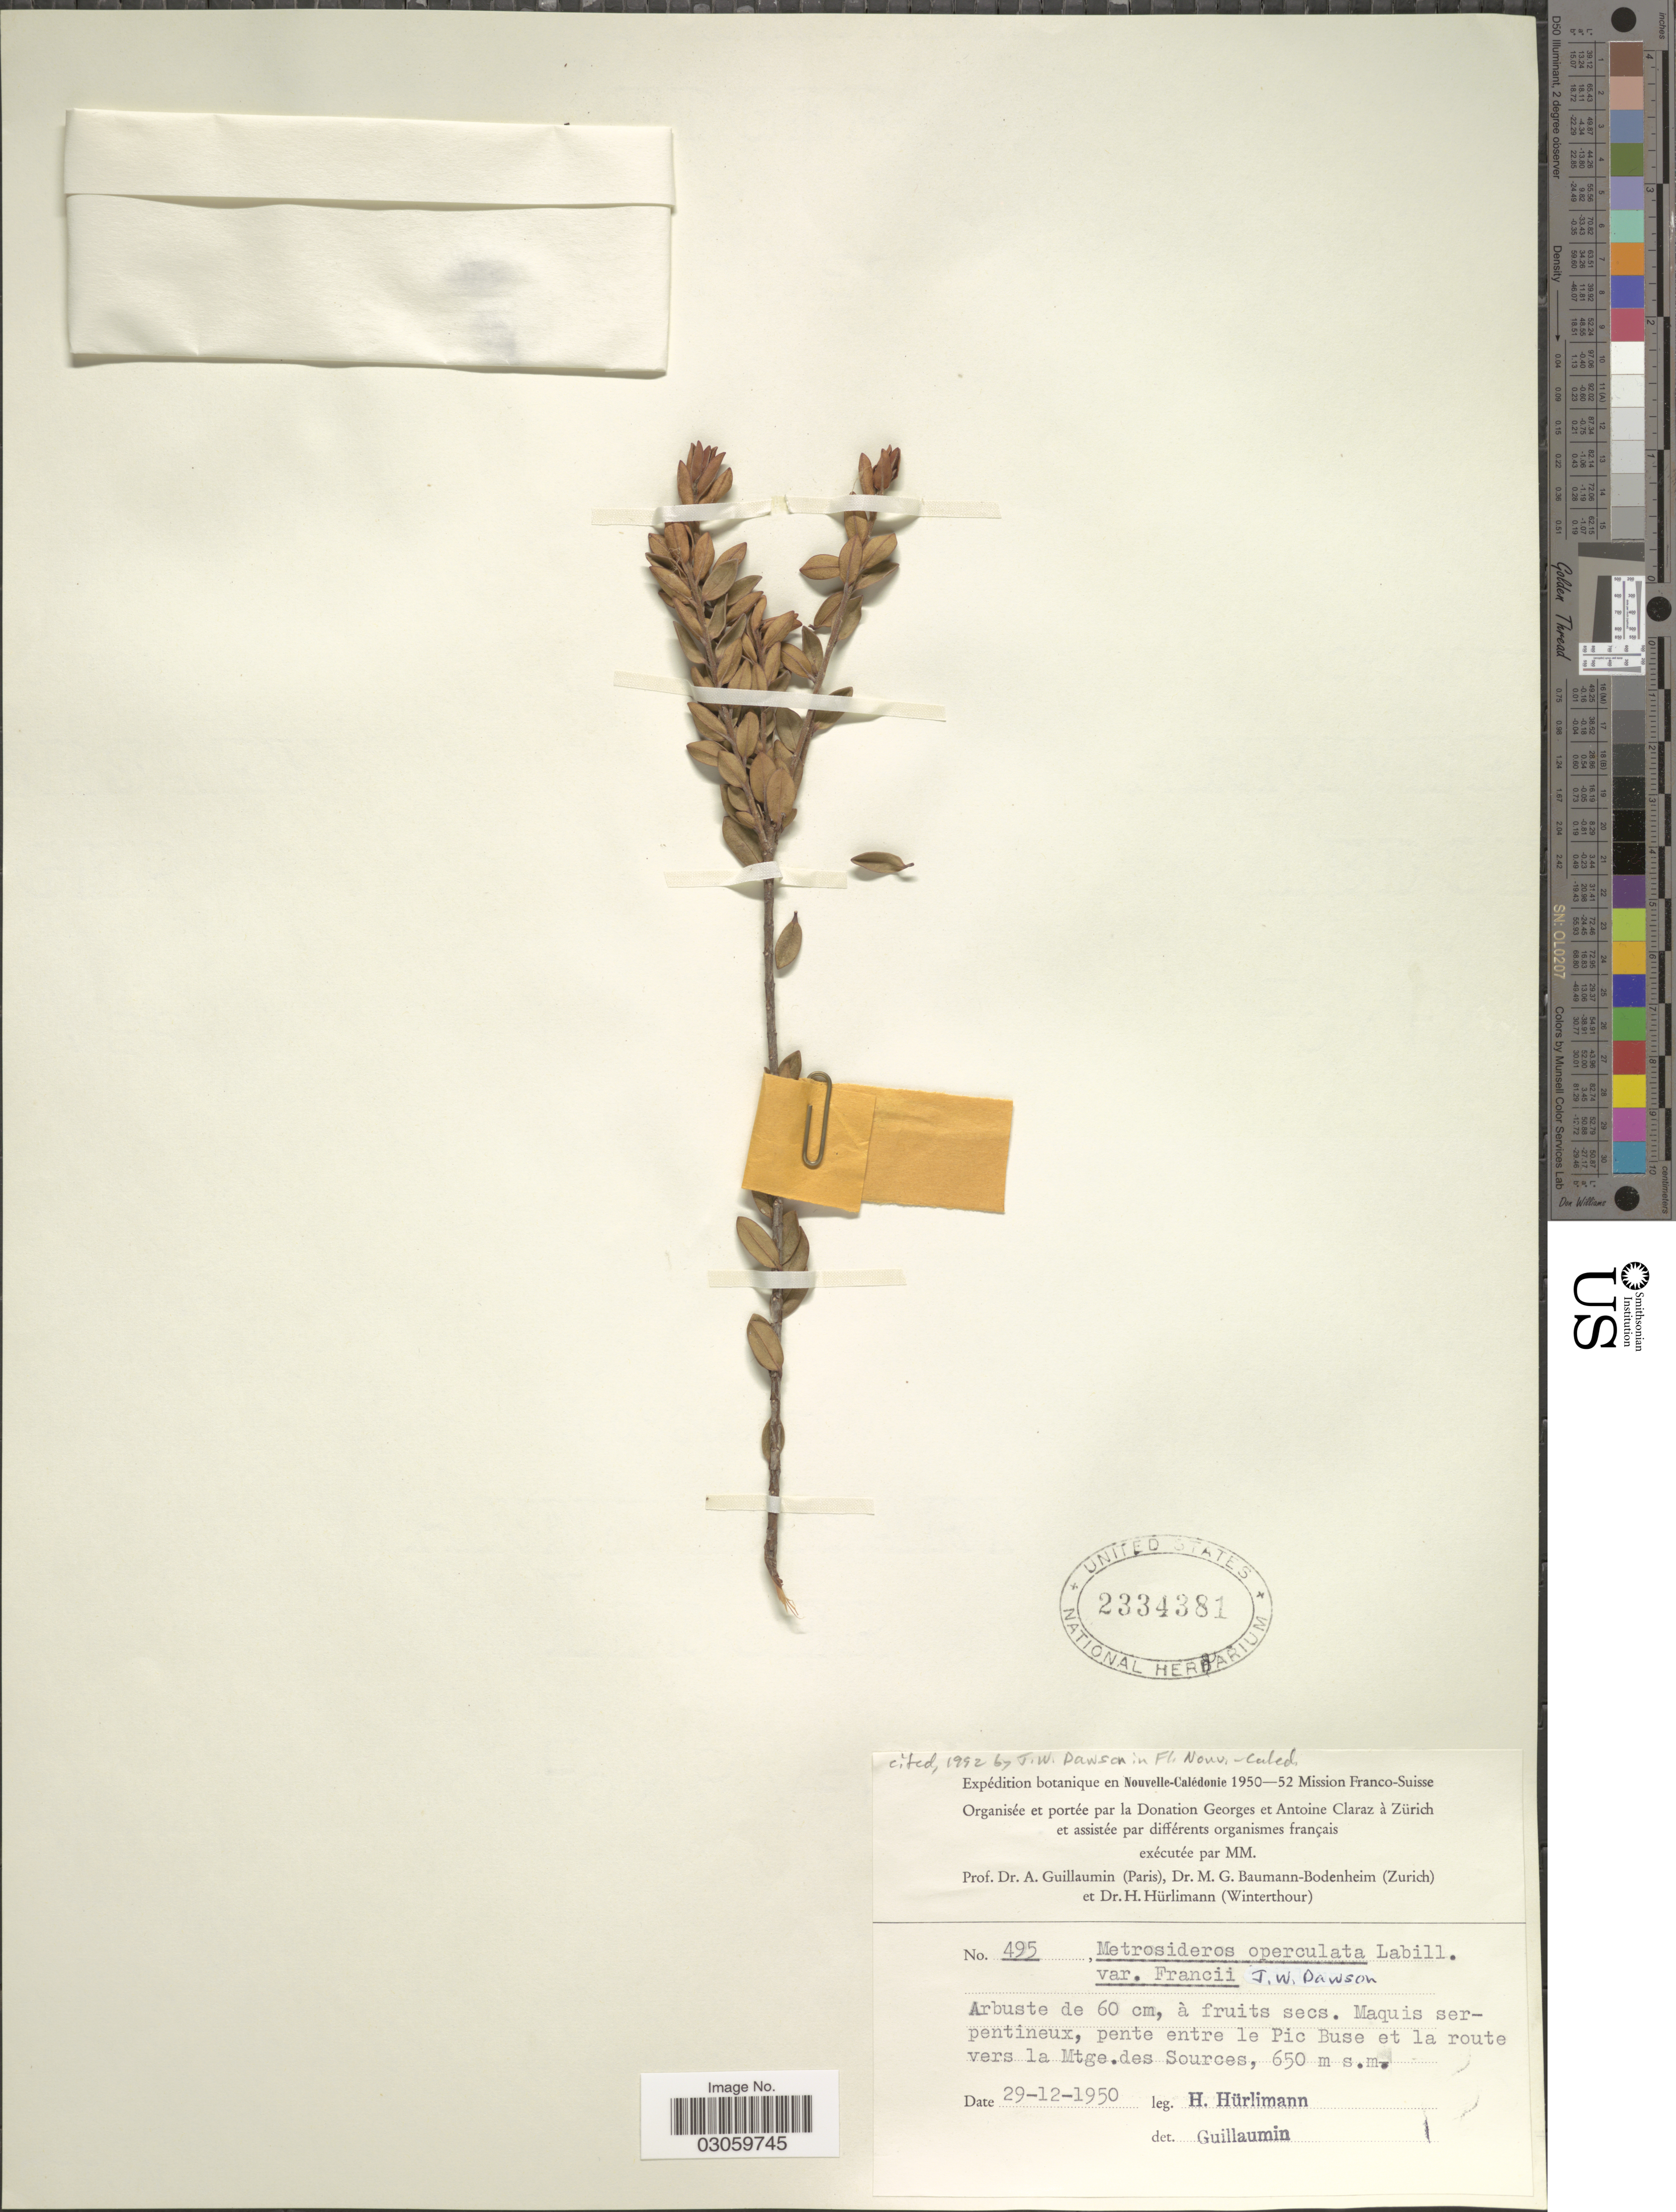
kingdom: Plantae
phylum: Tracheophyta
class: Magnoliopsida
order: Myrtales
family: Myrtaceae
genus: Metrosideros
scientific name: Metrosideros operculata var. francii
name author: J.W. Dawson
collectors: H. Hürlimann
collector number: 495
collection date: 1950-12-29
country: New Caledonia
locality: Nouvelle-Calédonie. Maquis serpentineux, pente entre la Pic Buse et la route vers la Mtge. des Sources.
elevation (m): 650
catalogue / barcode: US 2334381